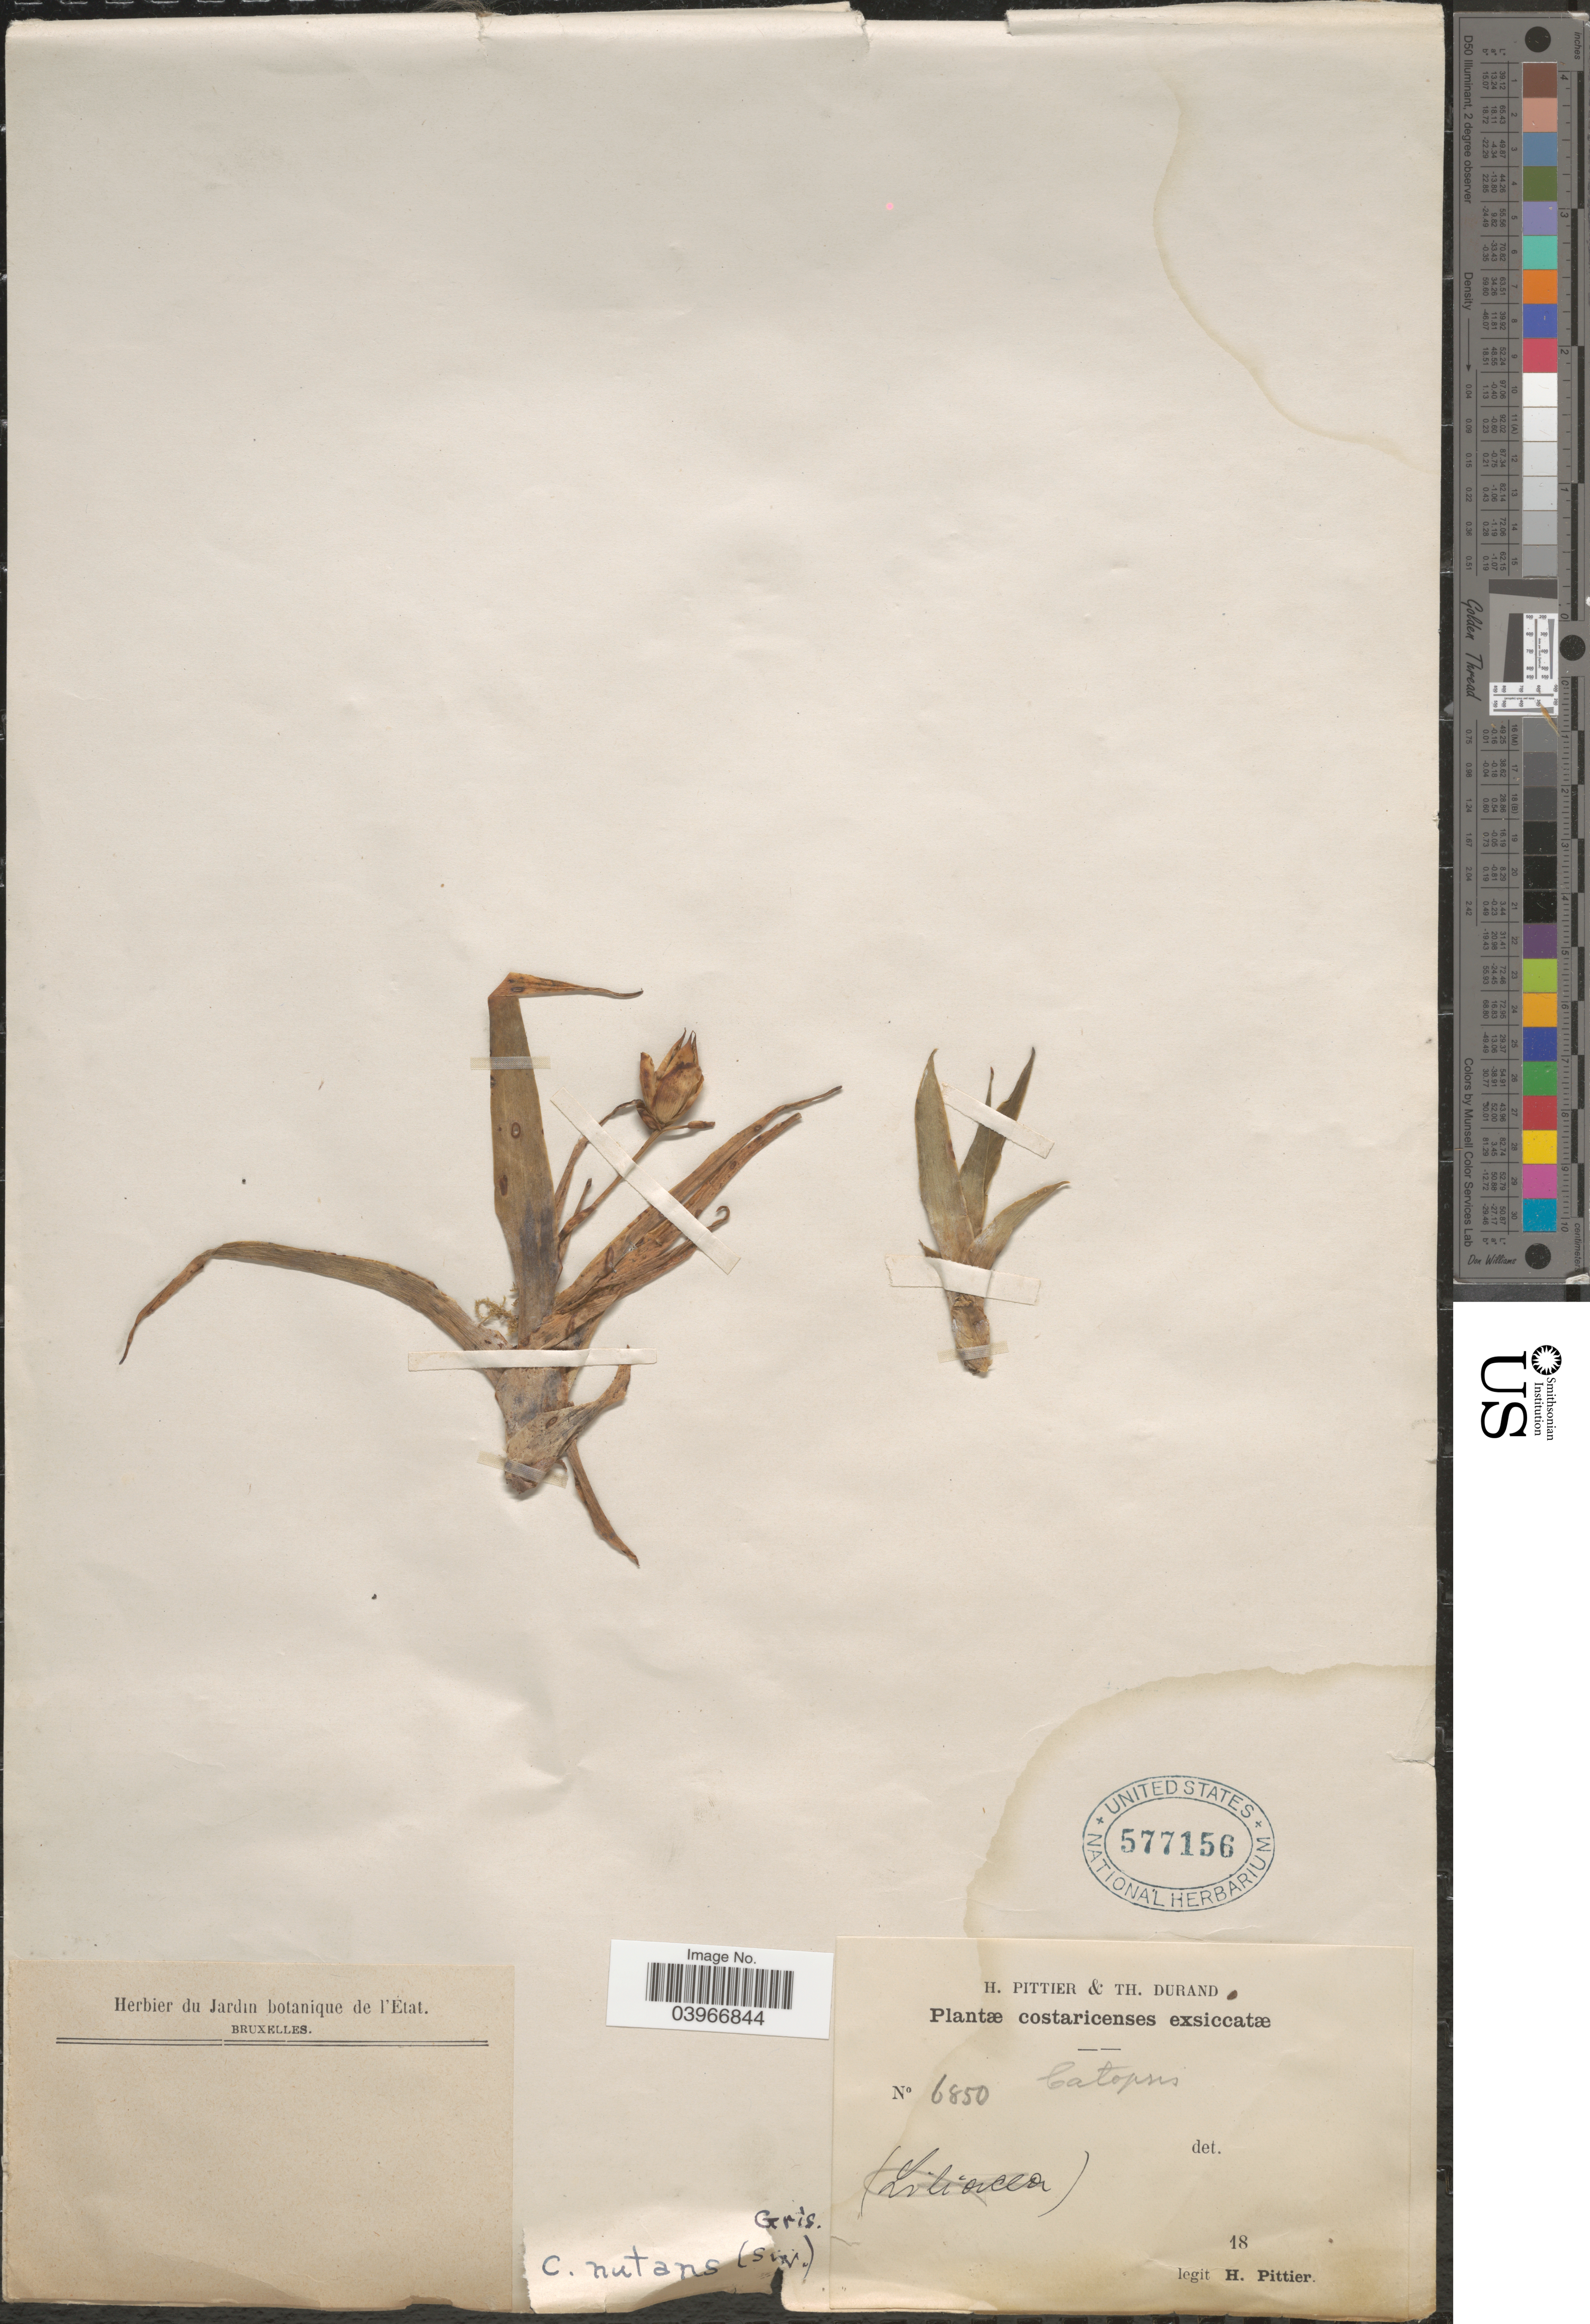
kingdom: Plantae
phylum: Tracheophyta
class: Liliopsida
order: Poales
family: Bromeliaceae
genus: Catopsis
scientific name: Catopsis nutans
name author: (Sw.) Griseb.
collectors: H. F. Pittier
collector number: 6850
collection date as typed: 18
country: Costa Rica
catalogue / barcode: US 577156